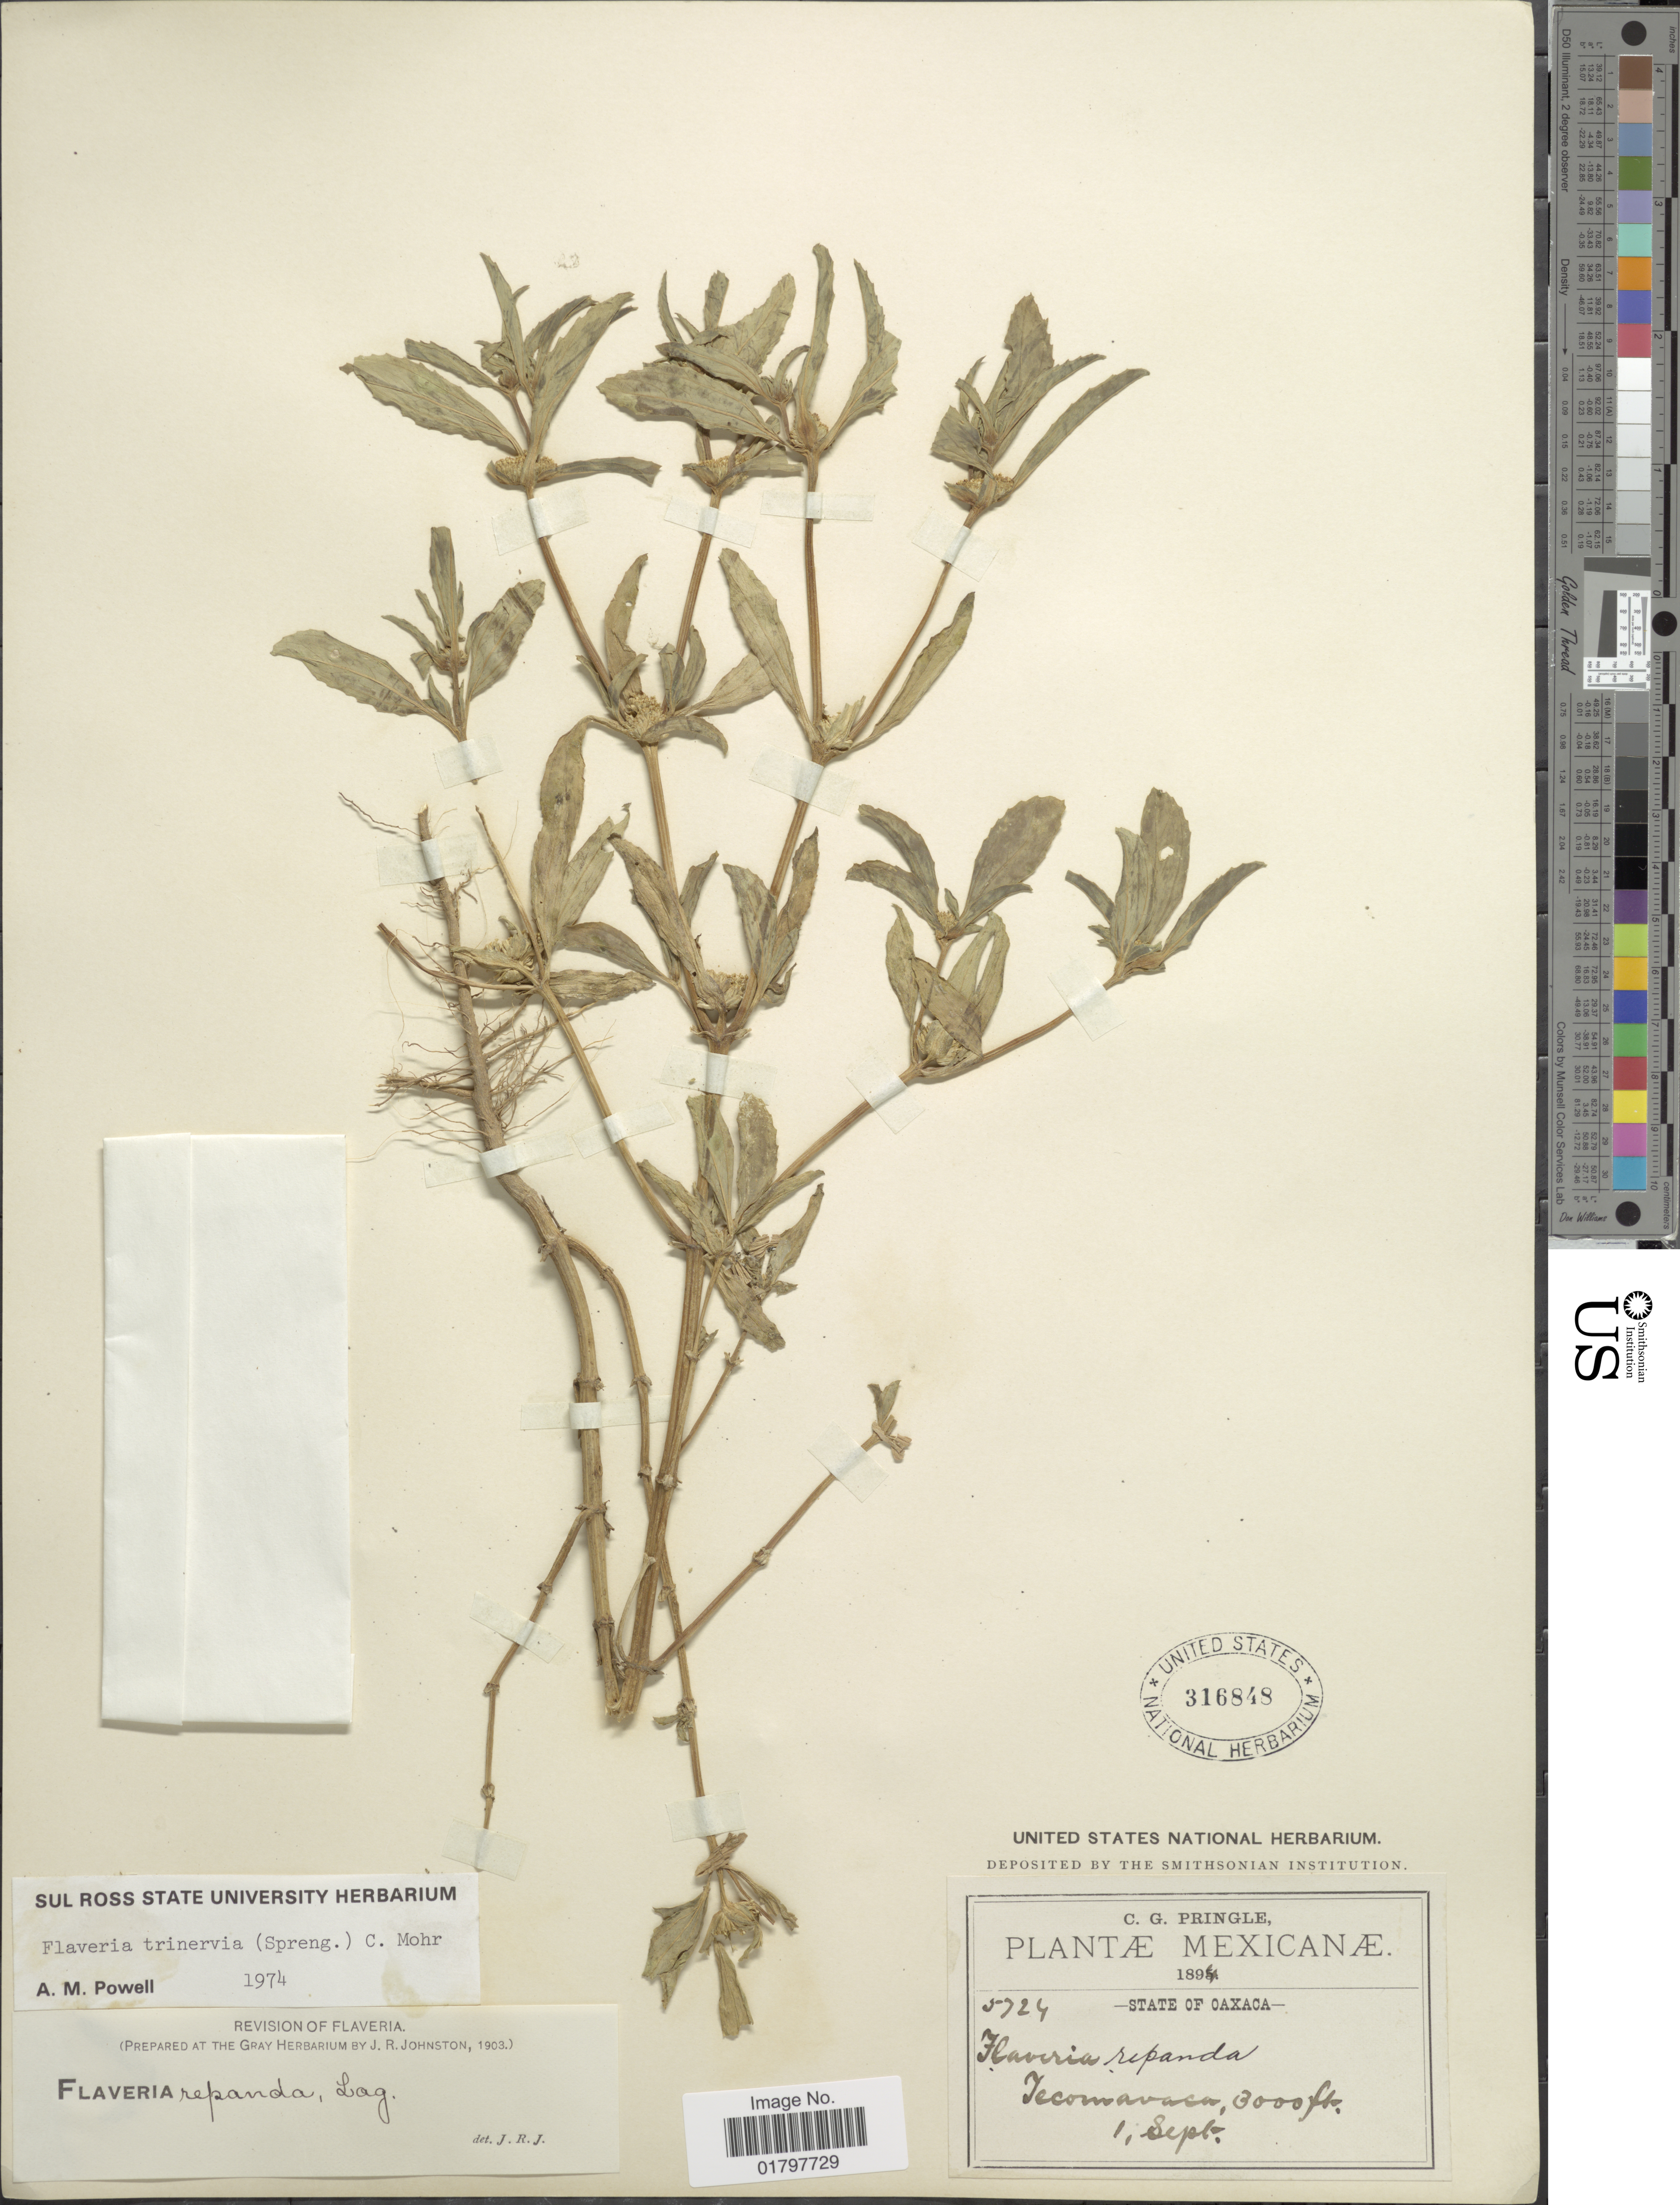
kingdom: Plantae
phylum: Tracheophyta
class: Magnoliopsida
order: Asterales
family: Asteraceae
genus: Flaveria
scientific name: Flaveria trinervia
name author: (Spreng.) C. Mohr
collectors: C. G. Pringle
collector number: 5724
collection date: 1894-09-01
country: Mexico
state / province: Oaxaca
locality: State of Oaxaca. Tecomavaca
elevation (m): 914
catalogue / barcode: US 316848